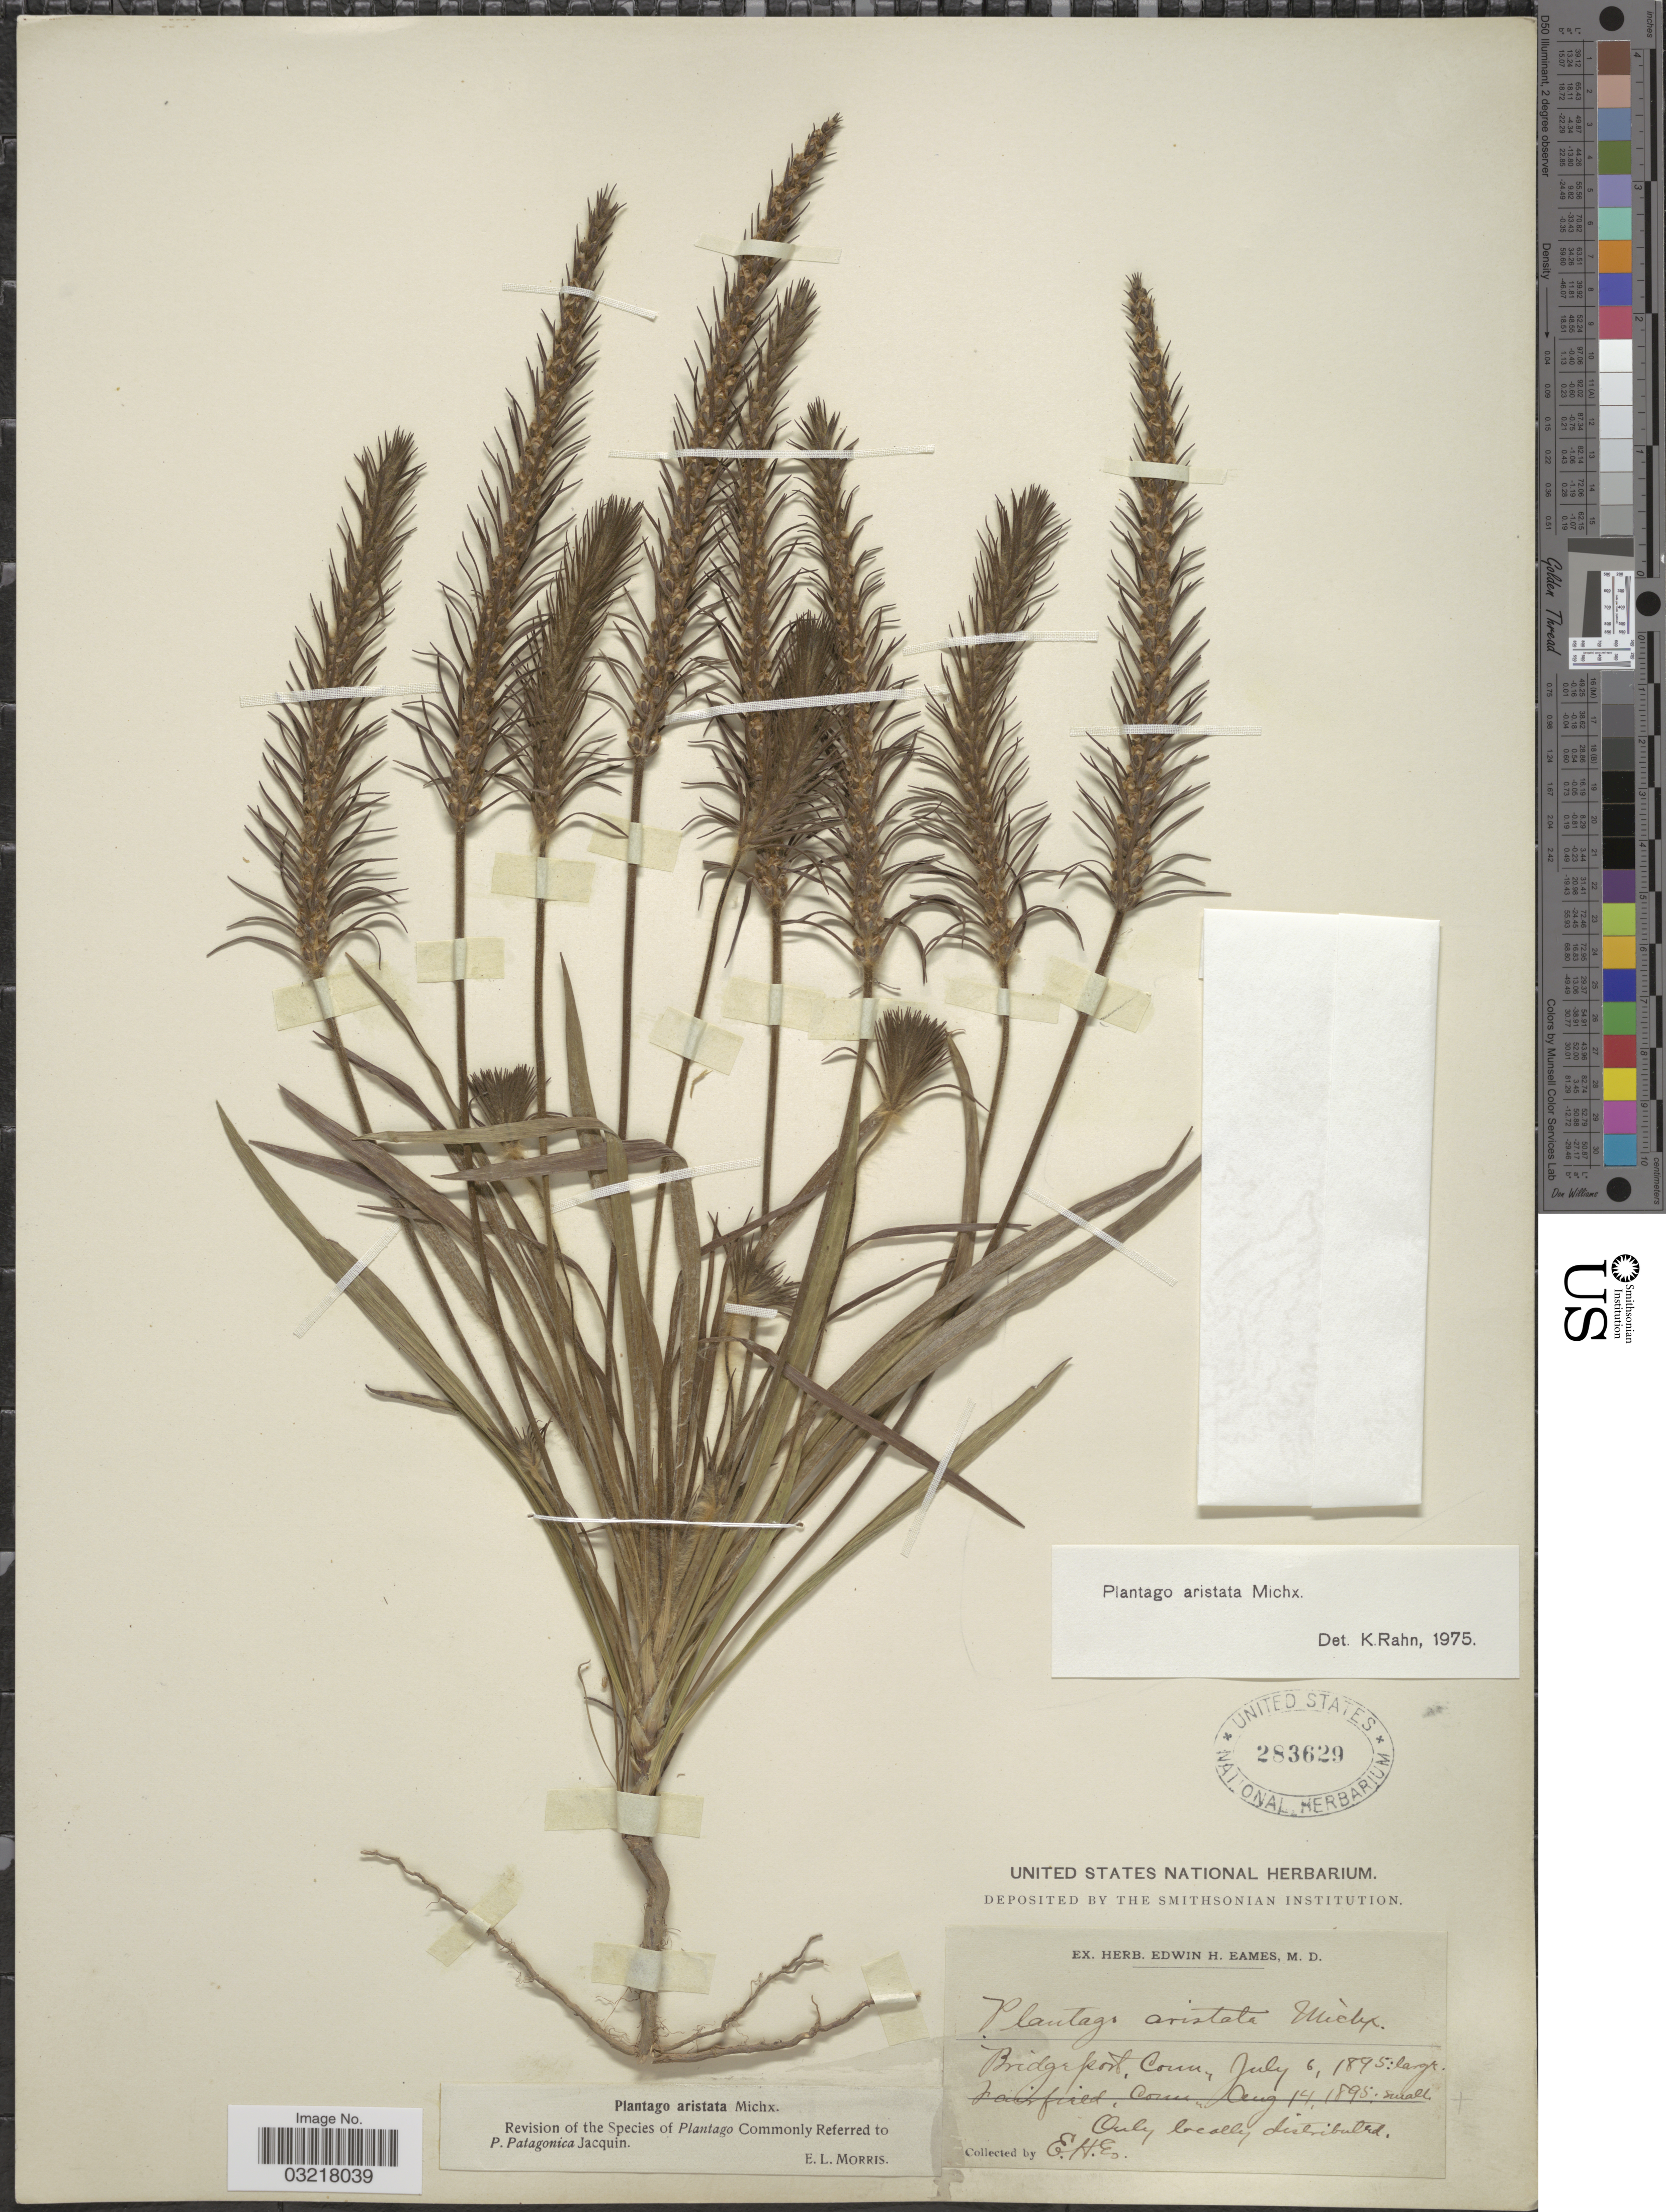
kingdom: Plantae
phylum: Tracheophyta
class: Magnoliopsida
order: Lamiales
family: Plantaginaceae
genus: Plantago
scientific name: Plantago aristata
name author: Michx.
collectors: E. H. Eames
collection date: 1895-07-06/1895-08-14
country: United States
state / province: Connecticut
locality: Bridgeport, Conn. Fairfield.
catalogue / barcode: US 283629